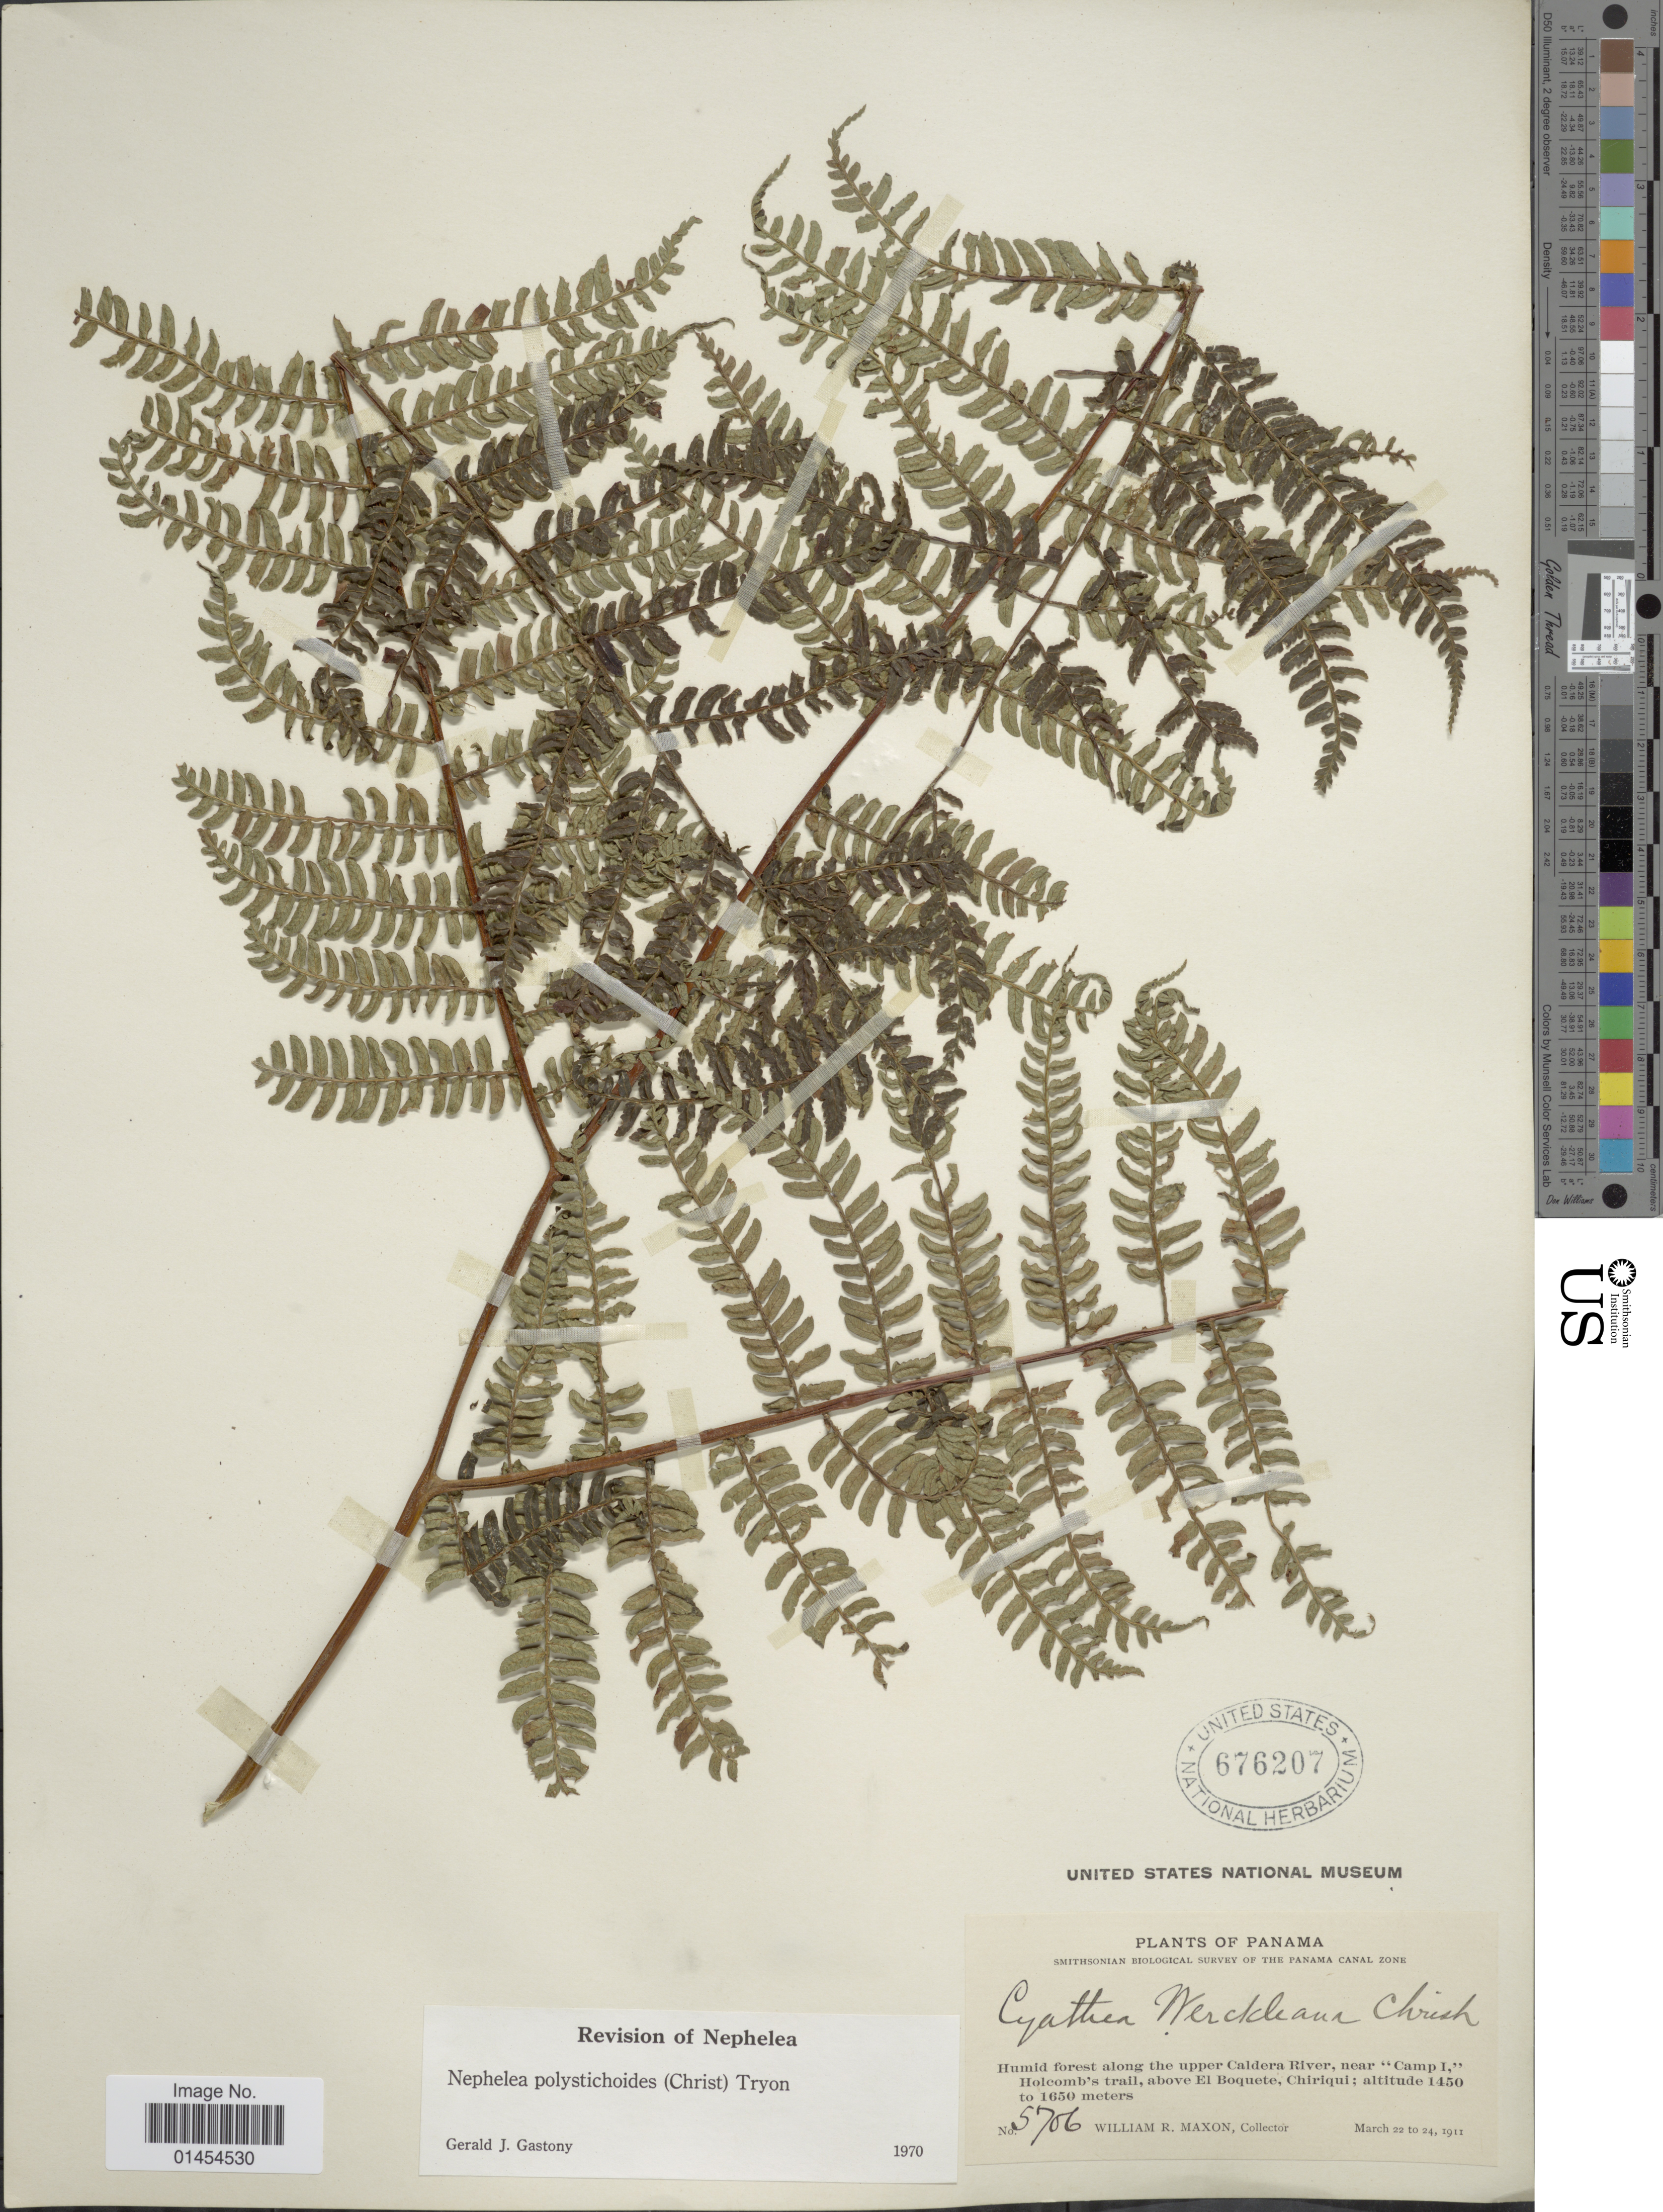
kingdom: Plantae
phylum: Tracheophyta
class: Polypodiopsida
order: Cyatheales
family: Cyatheaceae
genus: Alsophila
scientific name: Alsophila polystichoides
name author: Christ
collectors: W. R. Maxon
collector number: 5706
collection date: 1911-03-22/1911-03-24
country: Panama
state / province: Chiriqui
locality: Humid forest along the upper Caldera River, near "Camp I", Holcomb's trail, above El Boquete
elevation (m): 1450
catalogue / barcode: US 676207